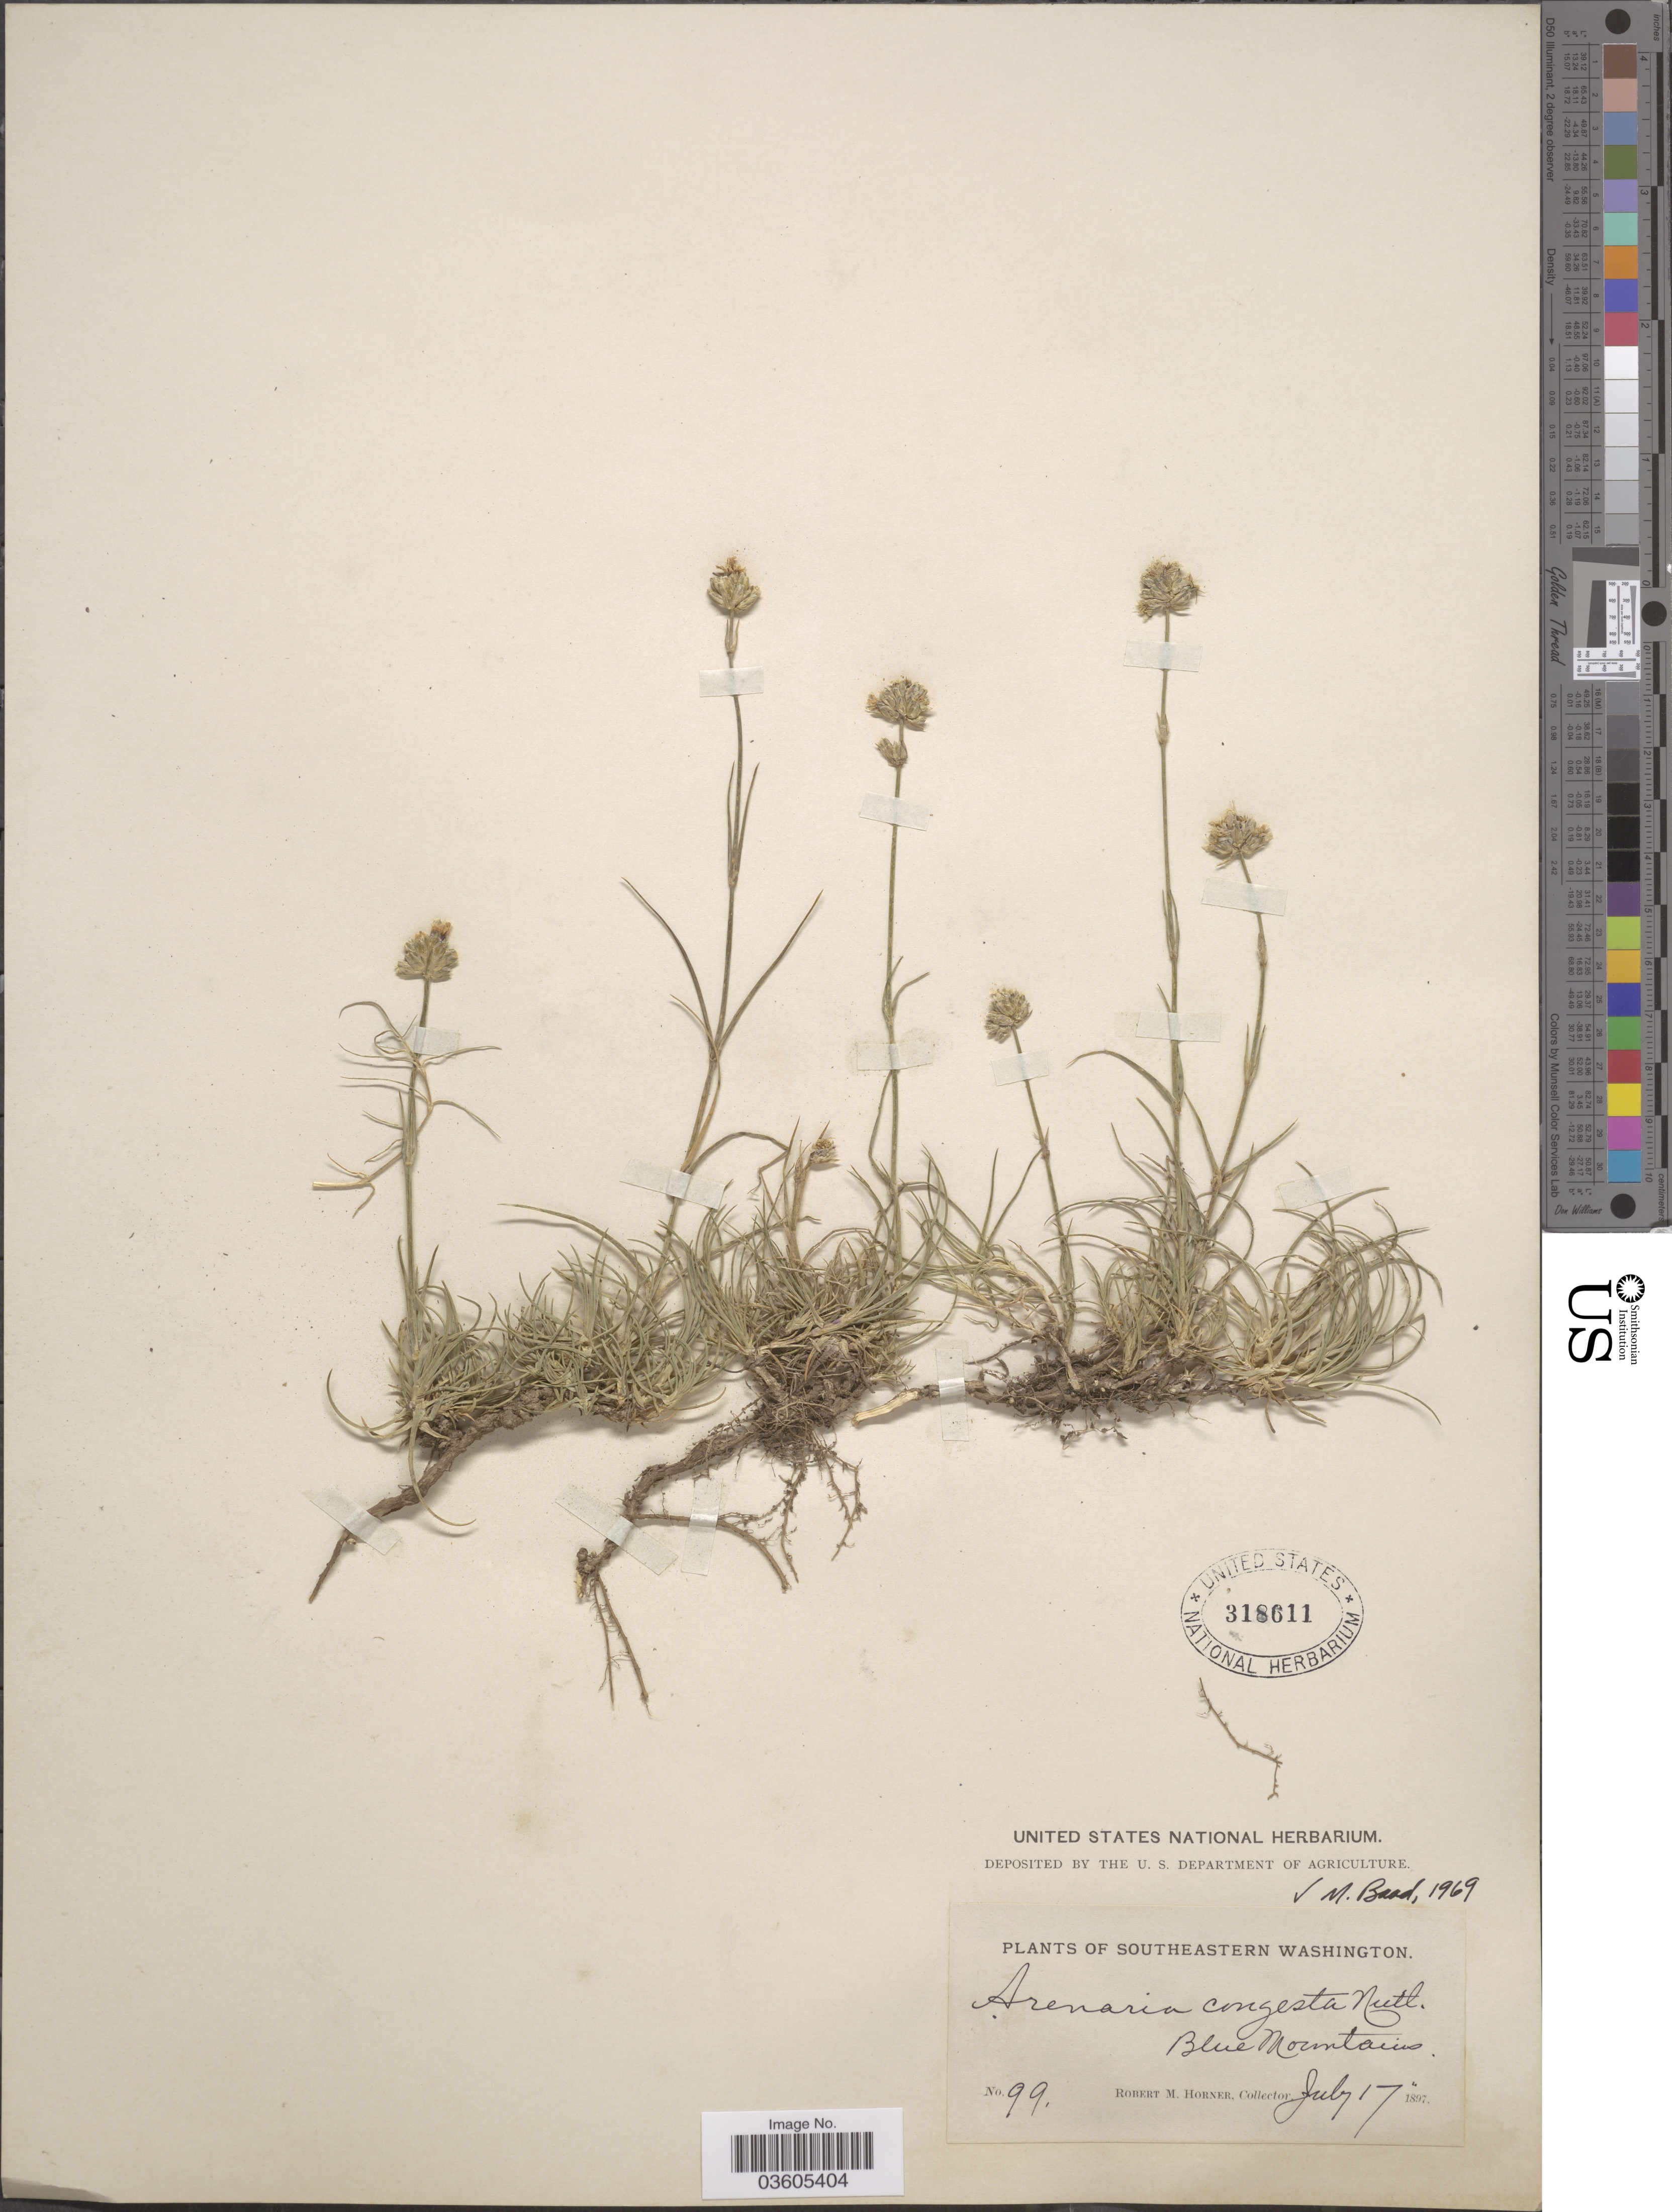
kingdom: Plantae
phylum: Tracheophyta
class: Magnoliopsida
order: Caryophyllales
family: Caryophyllaceae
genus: Eremogone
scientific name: Eremogone congesta var. congesta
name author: (Nutt.) Ikonn.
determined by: Strong, Mark T., (BOT), Smithsonian Institution - National Museum of Natural History (UNITED STATES)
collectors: R. Horner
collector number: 99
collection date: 1897-07-17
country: United States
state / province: Washington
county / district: Clallam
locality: Southeastern Washington. Blue Mountains.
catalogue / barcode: US 318611